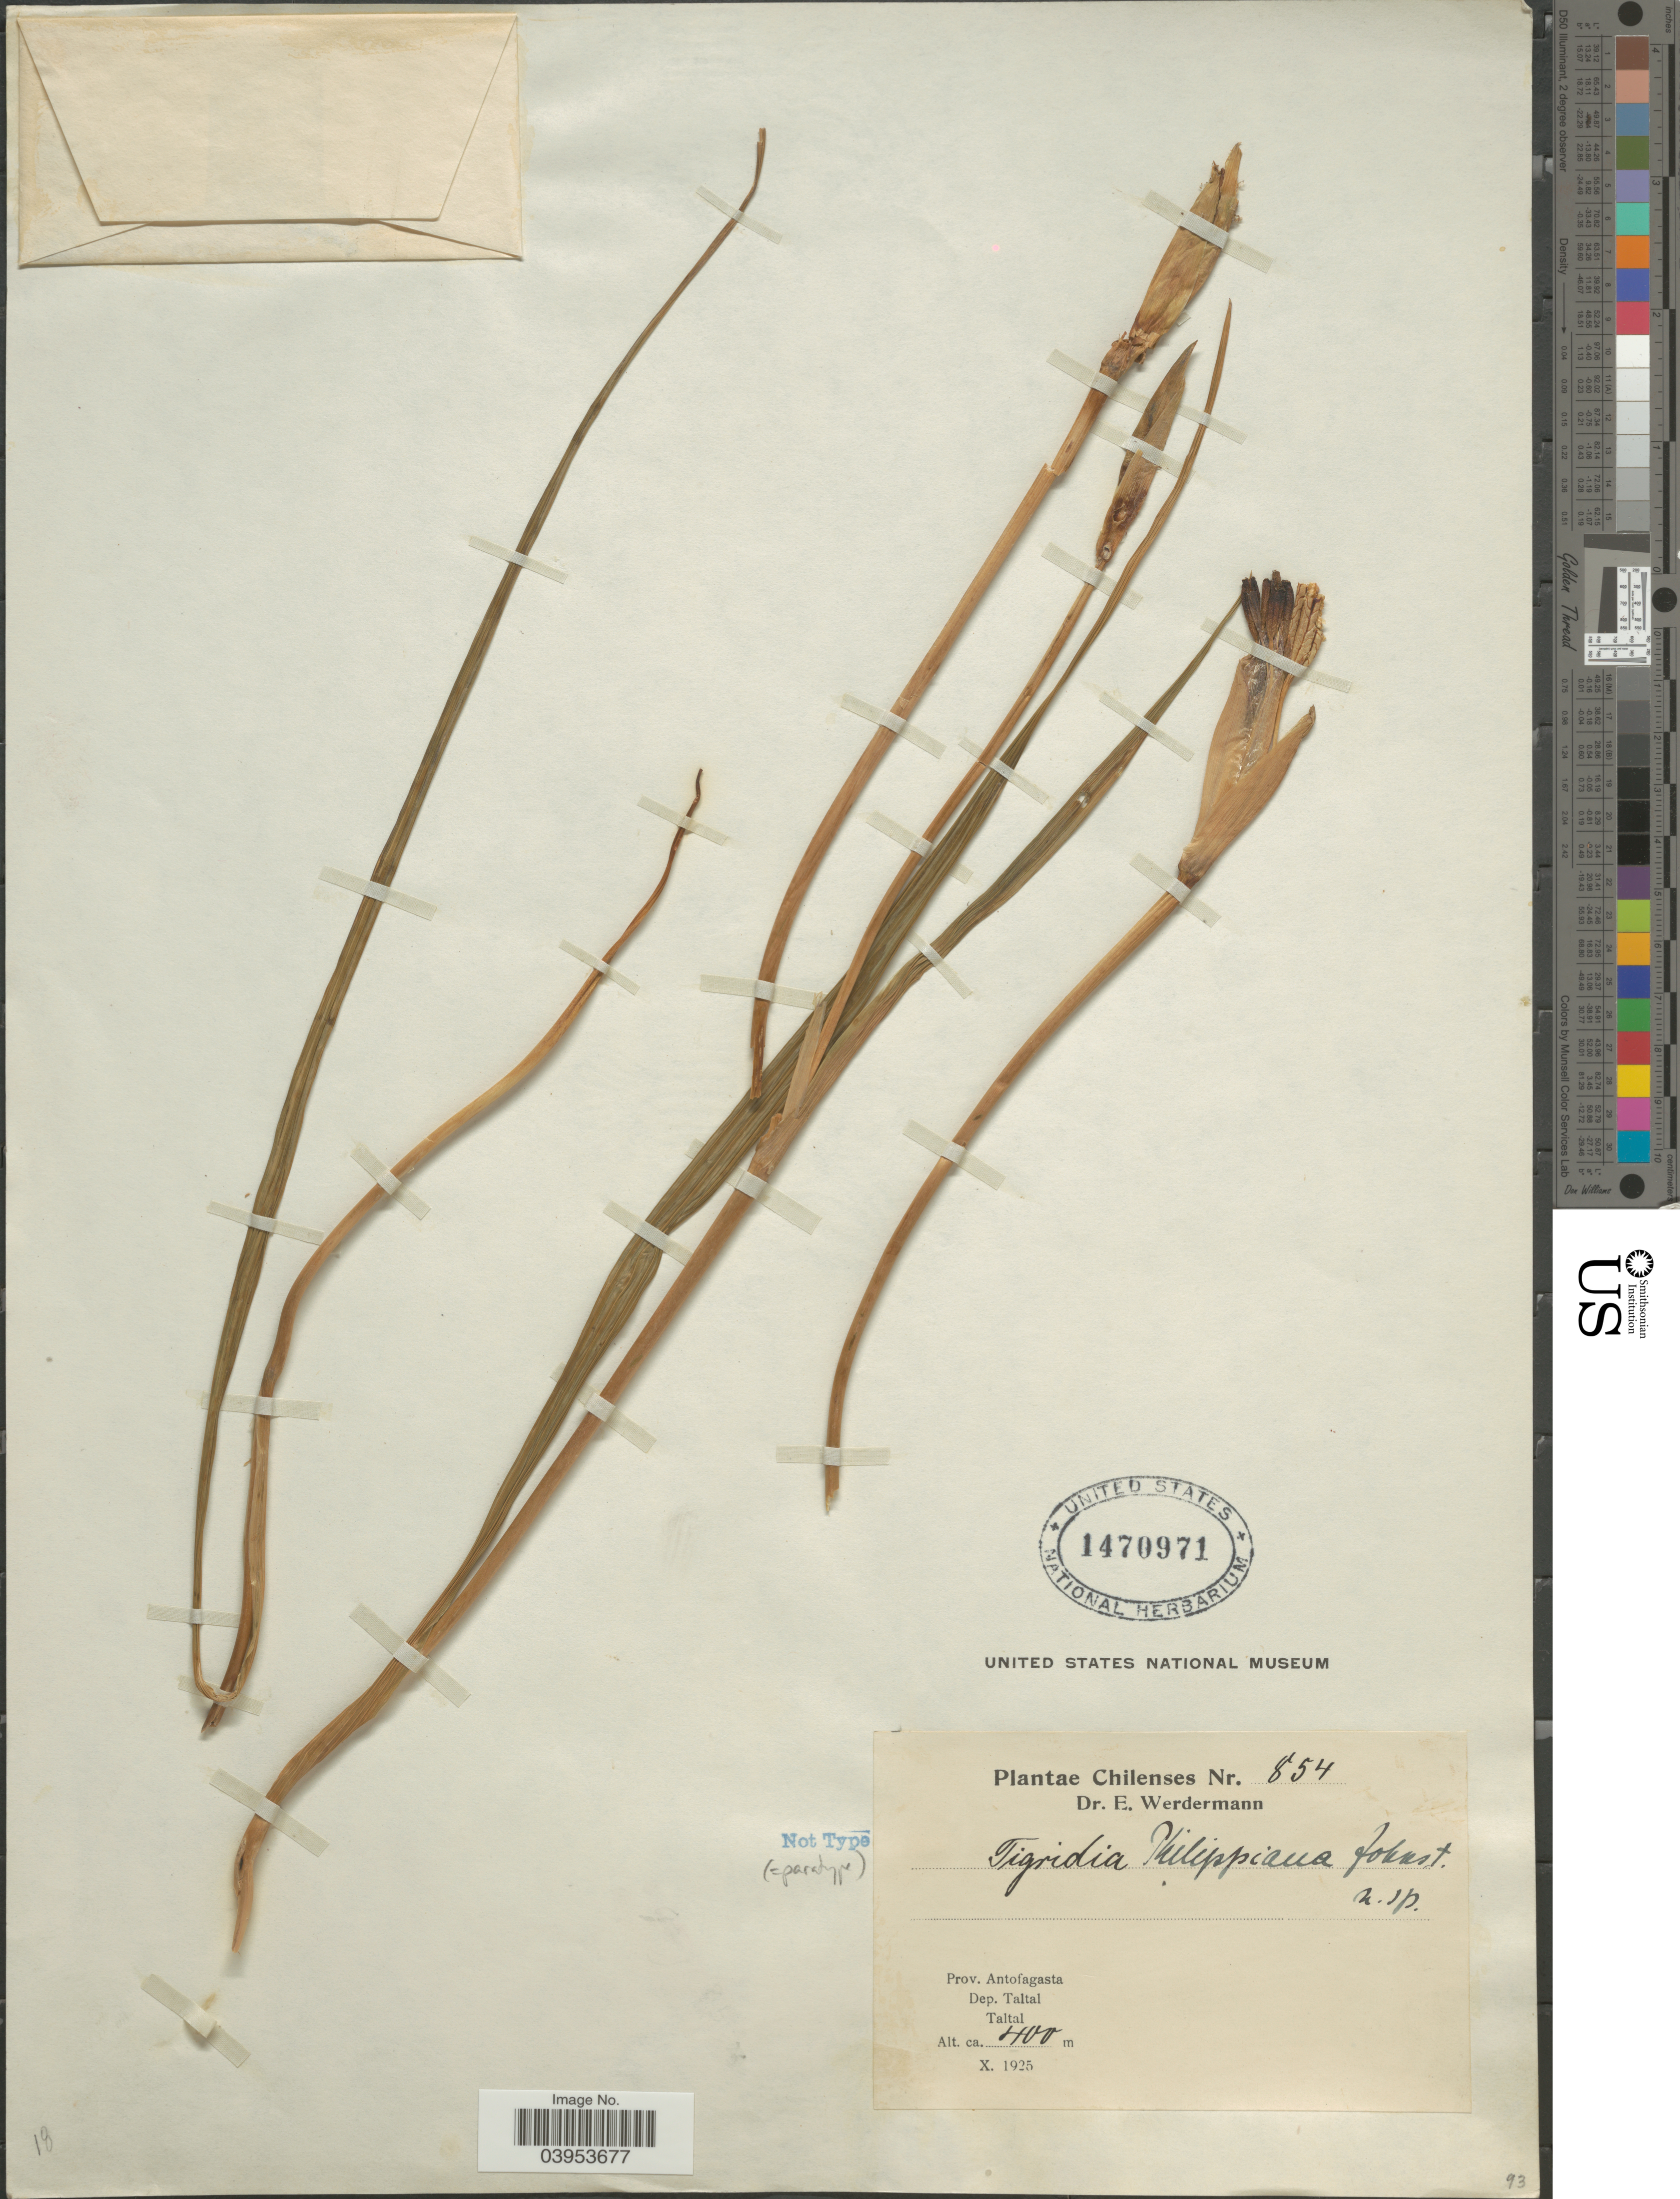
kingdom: Plantae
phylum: Tracheophyta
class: Liliopsida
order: Asparagales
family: Iridaceae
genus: Tigridia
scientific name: Tigridia philippiana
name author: I.M. Johnst.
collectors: E. Werdermann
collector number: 854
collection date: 1925-10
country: Chile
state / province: Antofagasta (II)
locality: Dep. Taltal. Taltal.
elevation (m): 400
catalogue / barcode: US 1470971